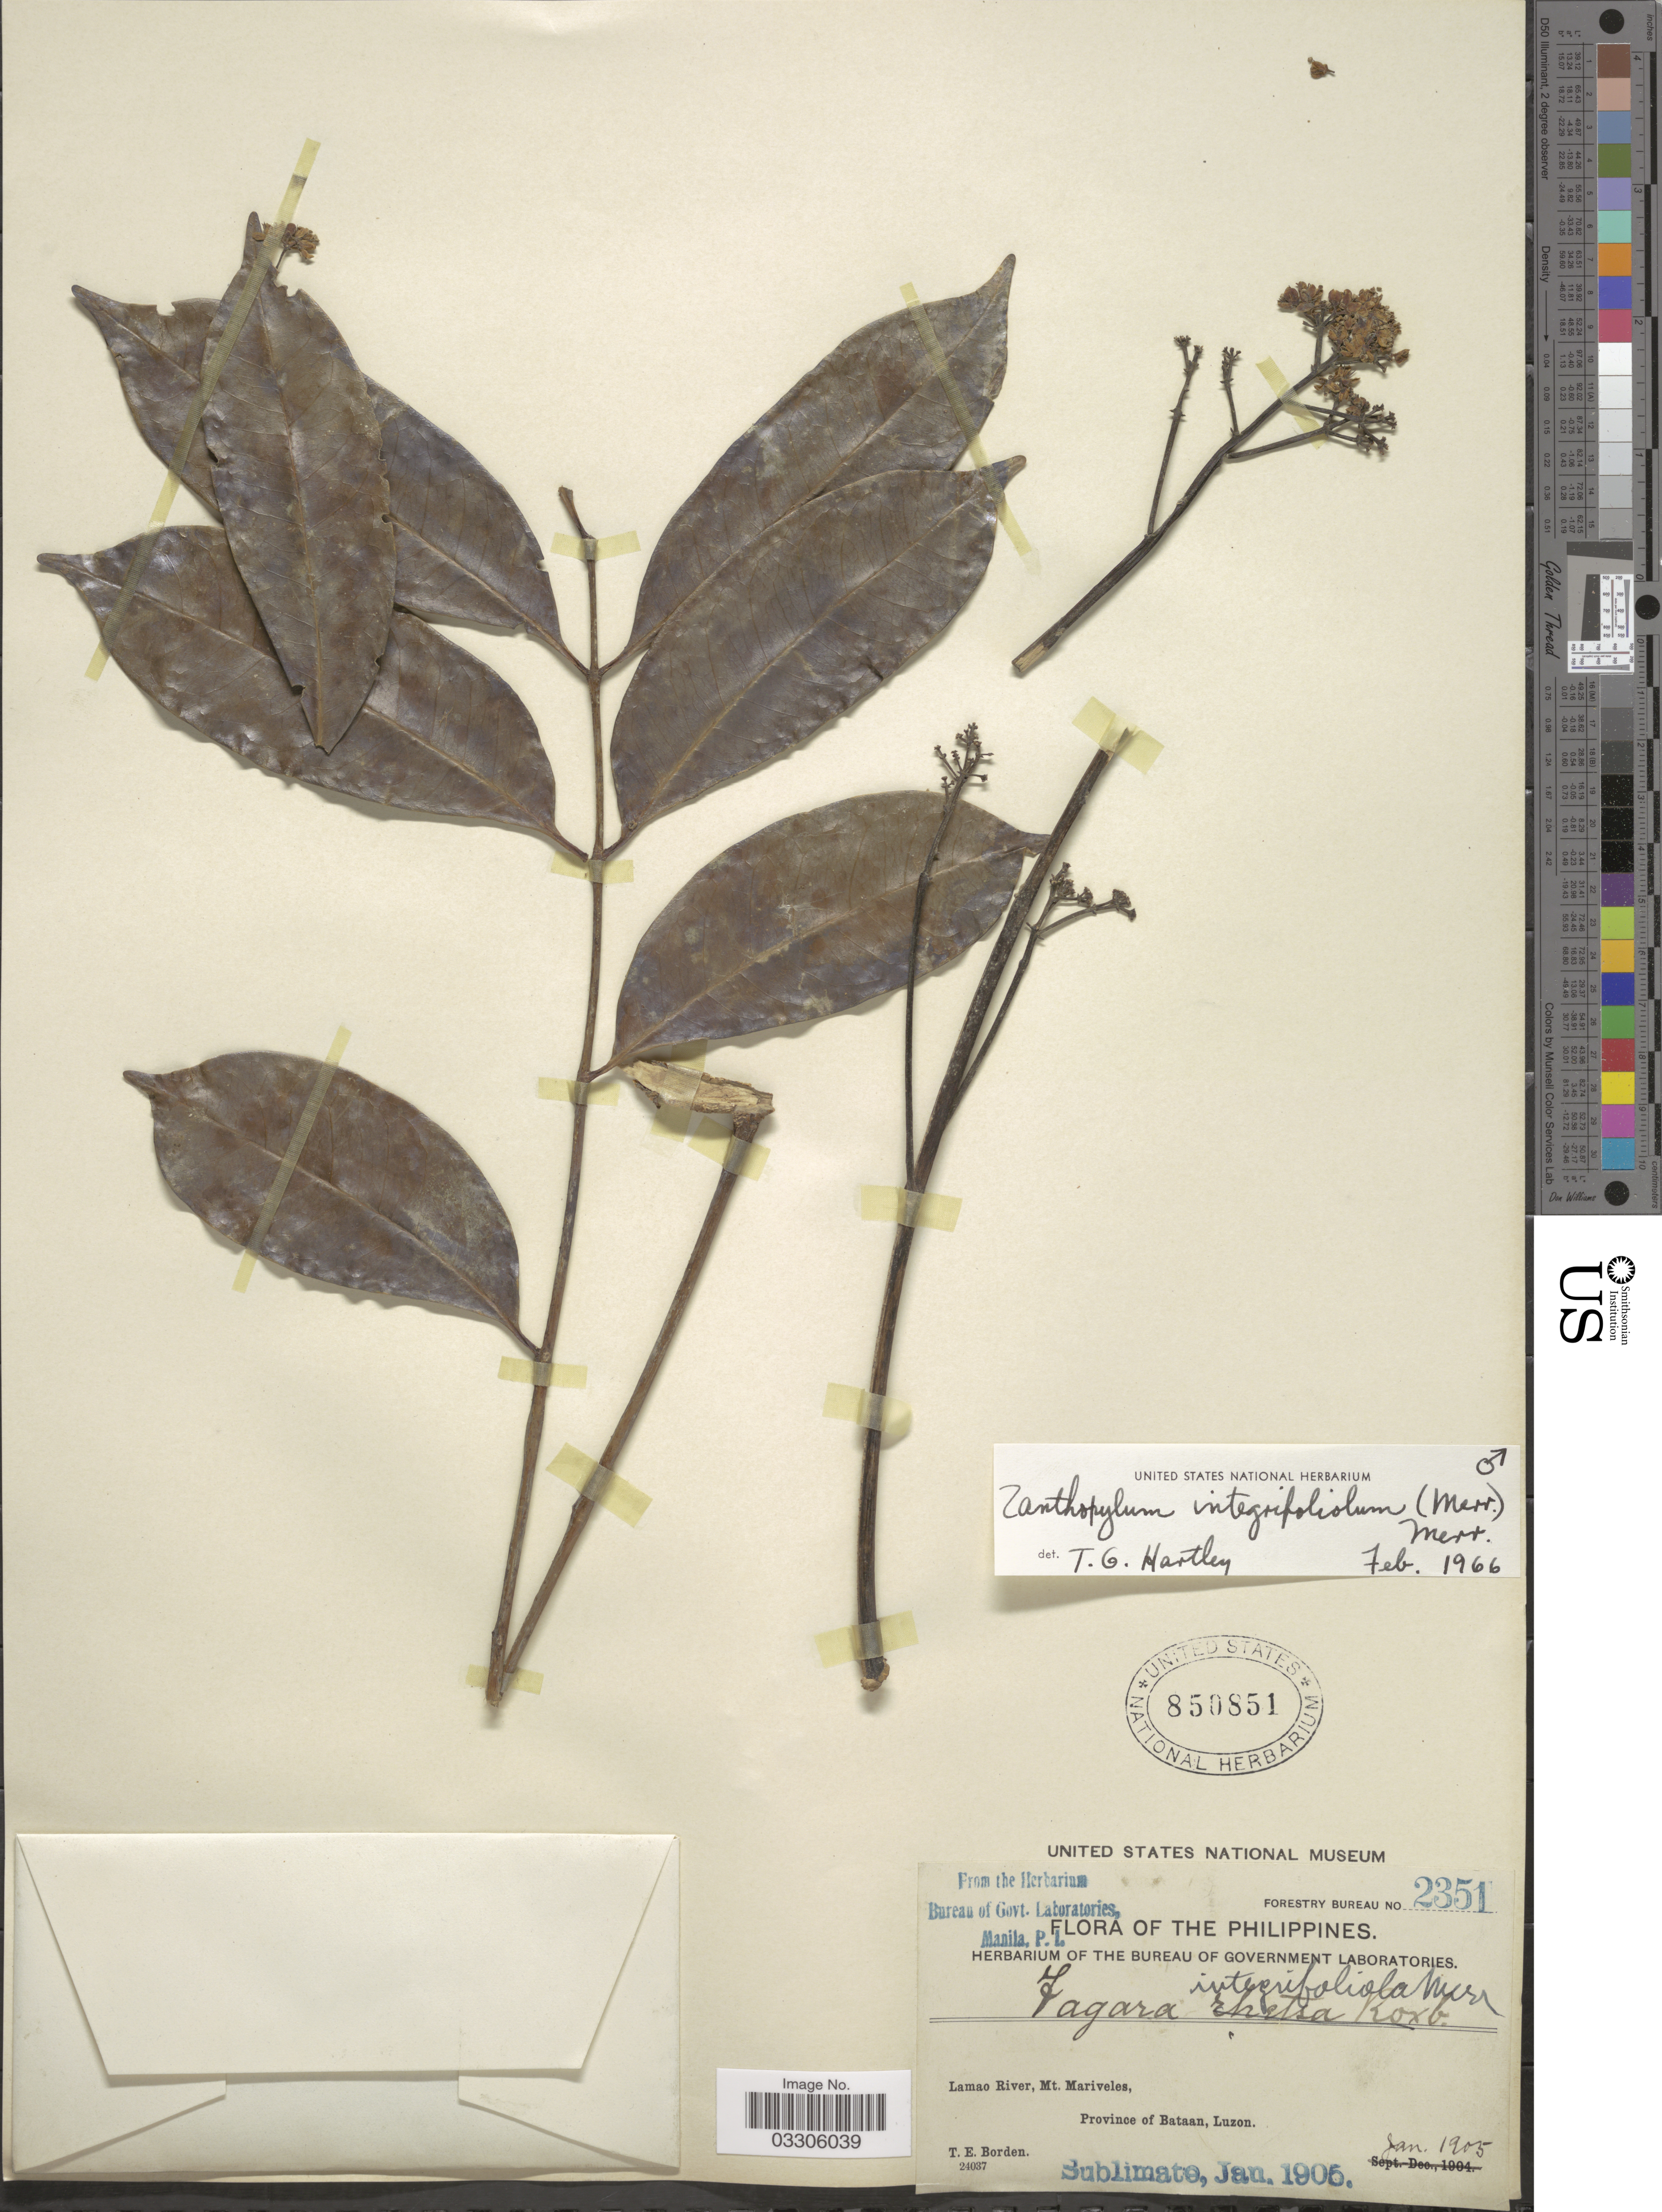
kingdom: Plantae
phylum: Tracheophyta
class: Magnoliopsida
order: Sapindales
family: Rutaceae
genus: Zanthoxylum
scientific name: Zanthoxylum integrifoliolum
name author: (Merr.) Merr.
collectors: T. E. Borden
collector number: Forestry Bureau 2351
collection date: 1905-01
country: Philippines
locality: Lamao River, Mt. Mariveles, Province of Bataan, Luzon.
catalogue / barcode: US 850851